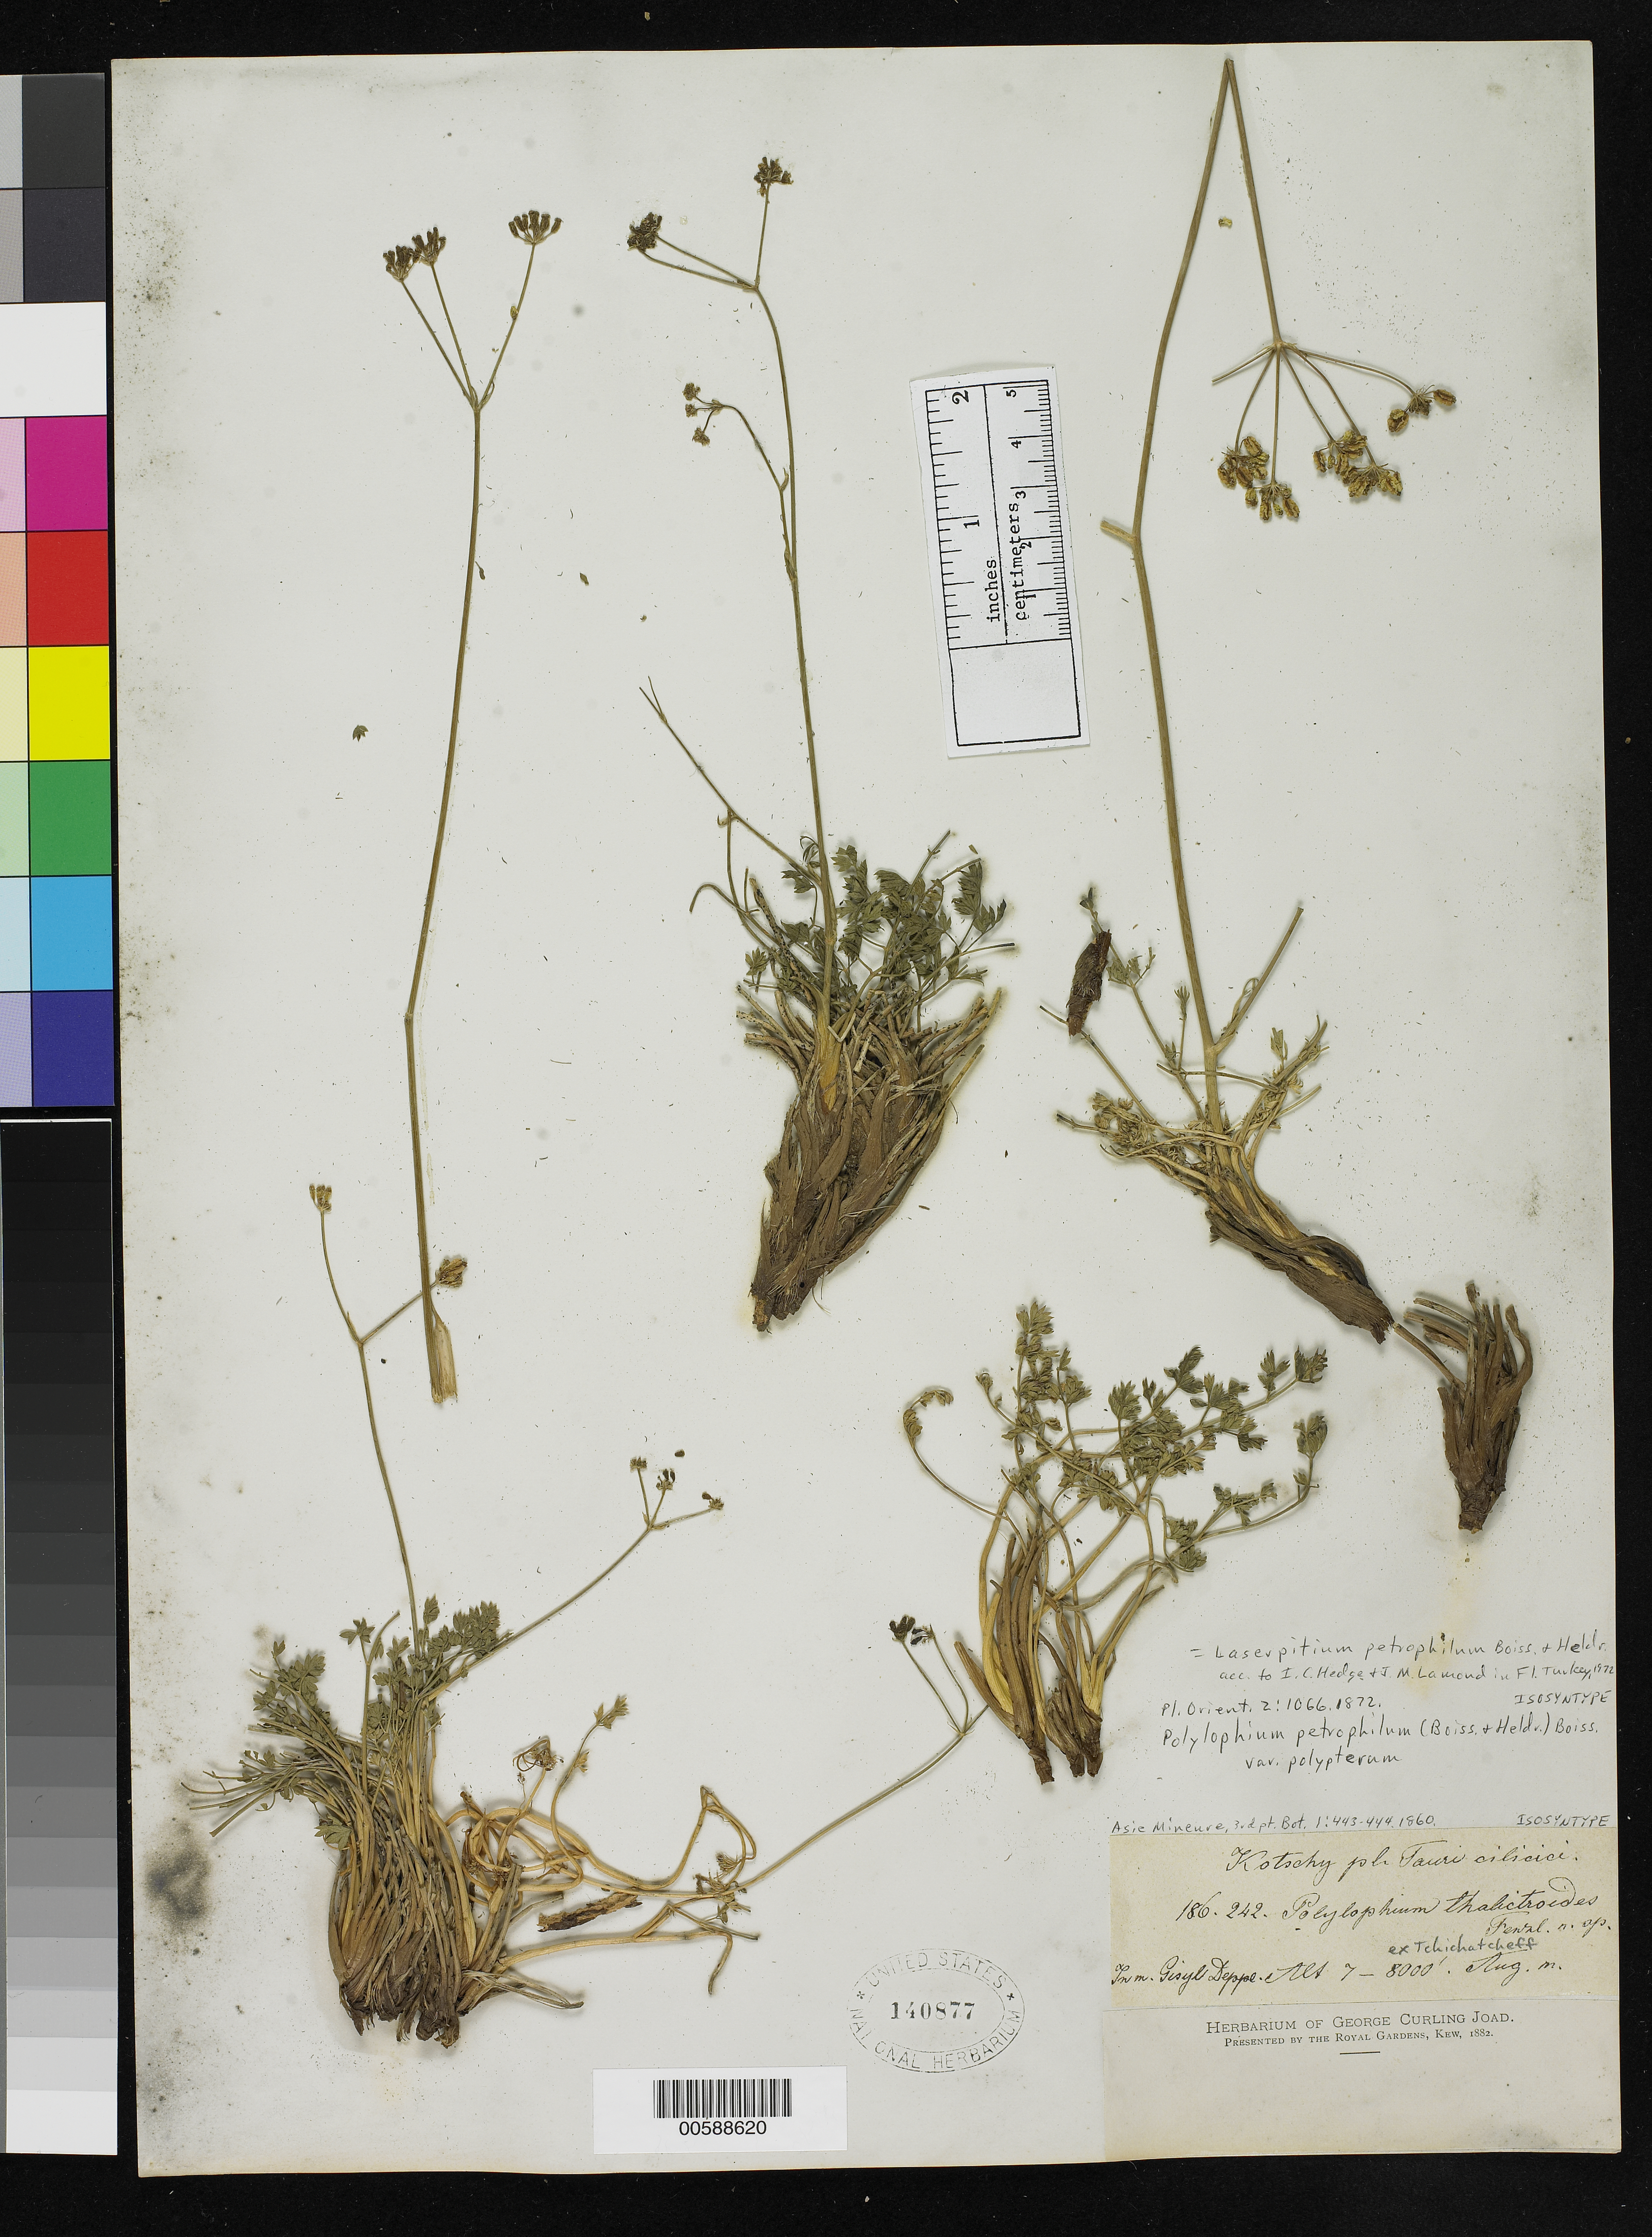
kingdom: Plantae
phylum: Tracheophyta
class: Magnoliopsida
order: Apiales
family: Apiaceae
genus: Polylophium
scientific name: Polylophium thalictroides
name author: Fenzl ex Tchich.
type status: Isosyntype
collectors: K. G. Kotschy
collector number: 186, 242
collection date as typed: Aug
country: Turkey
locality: Tauri Cilicici, in m. Gisyl Deppe.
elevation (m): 2134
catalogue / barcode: US 140877